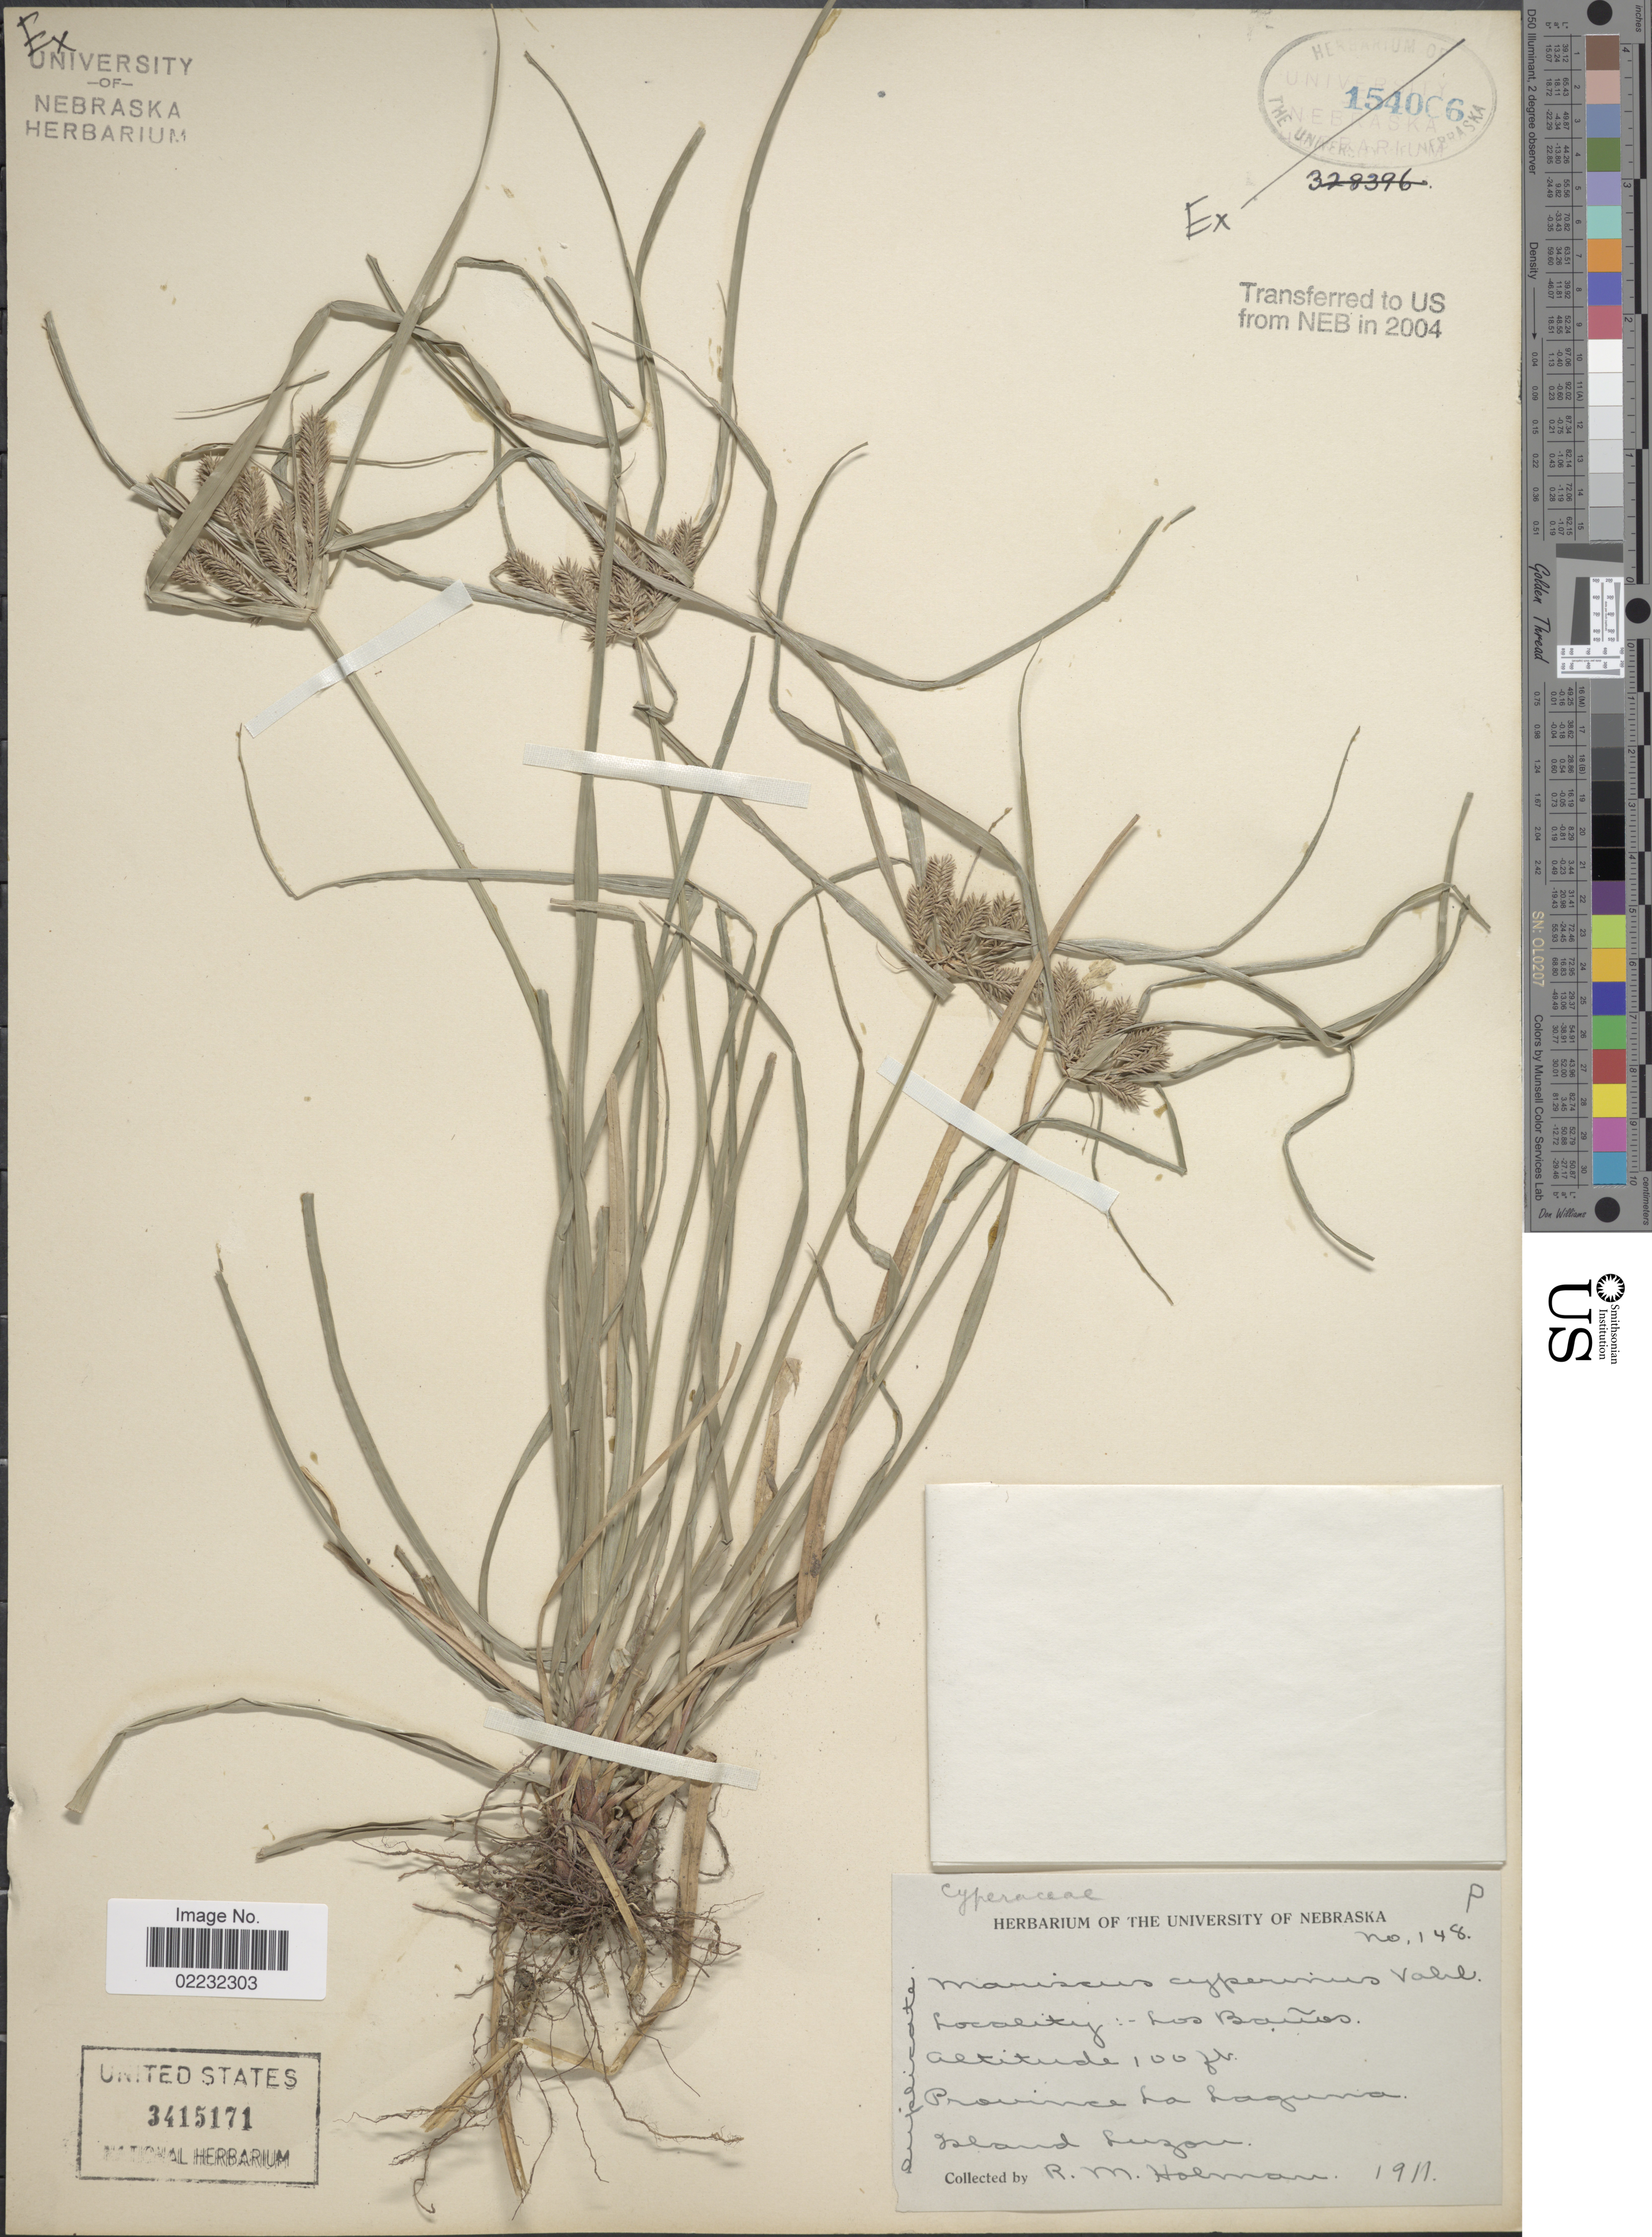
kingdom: Plantae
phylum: Tracheophyta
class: Liliopsida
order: Poales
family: Cyperaceae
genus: Cyperus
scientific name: Cyperus cyperinus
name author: (Retz.) Valck. Sur.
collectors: R. Holman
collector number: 148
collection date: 1911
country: Philippines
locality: Province of La Laguna, Island Luzon, Los Banos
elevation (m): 30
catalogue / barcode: US 3415171